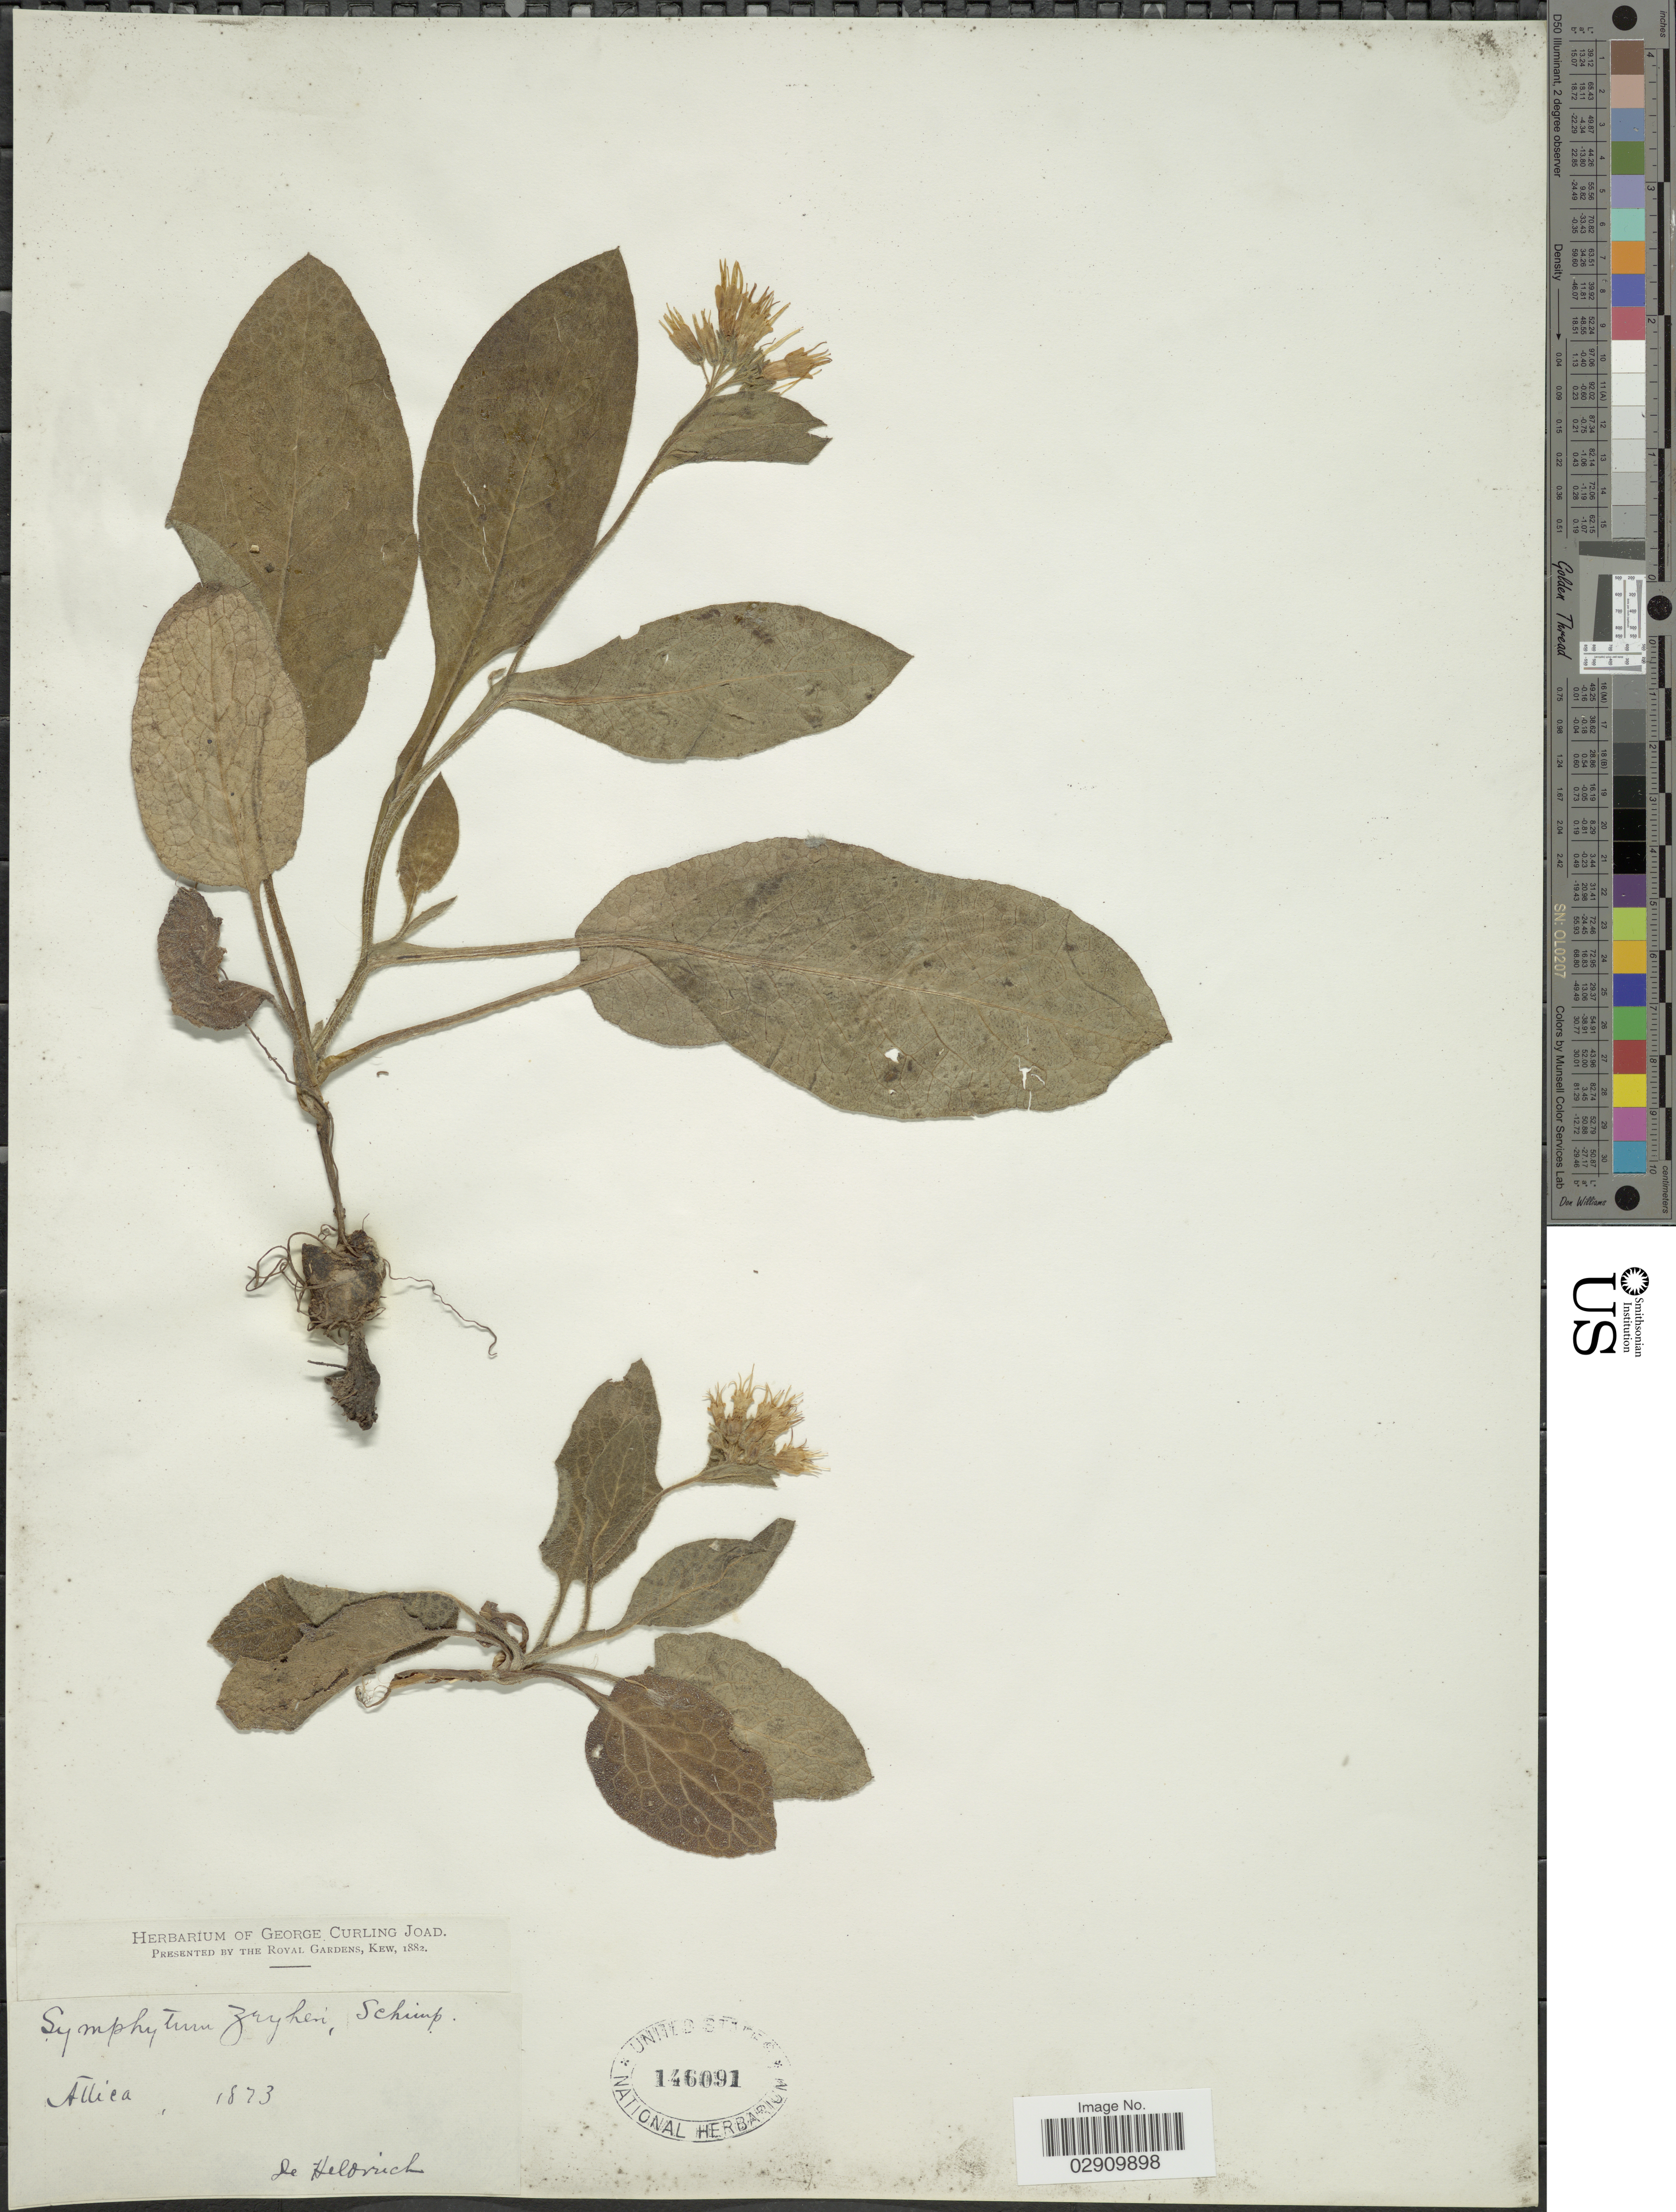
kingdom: Plantae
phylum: Tracheophyta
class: Magnoliopsida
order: Boraginales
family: Boraginaceae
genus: Symphytum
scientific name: Symphytum zeyheri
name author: K.F. Schimp.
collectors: -. De Heldreich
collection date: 1873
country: Greece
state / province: Attica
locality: Attica.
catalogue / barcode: US 146091